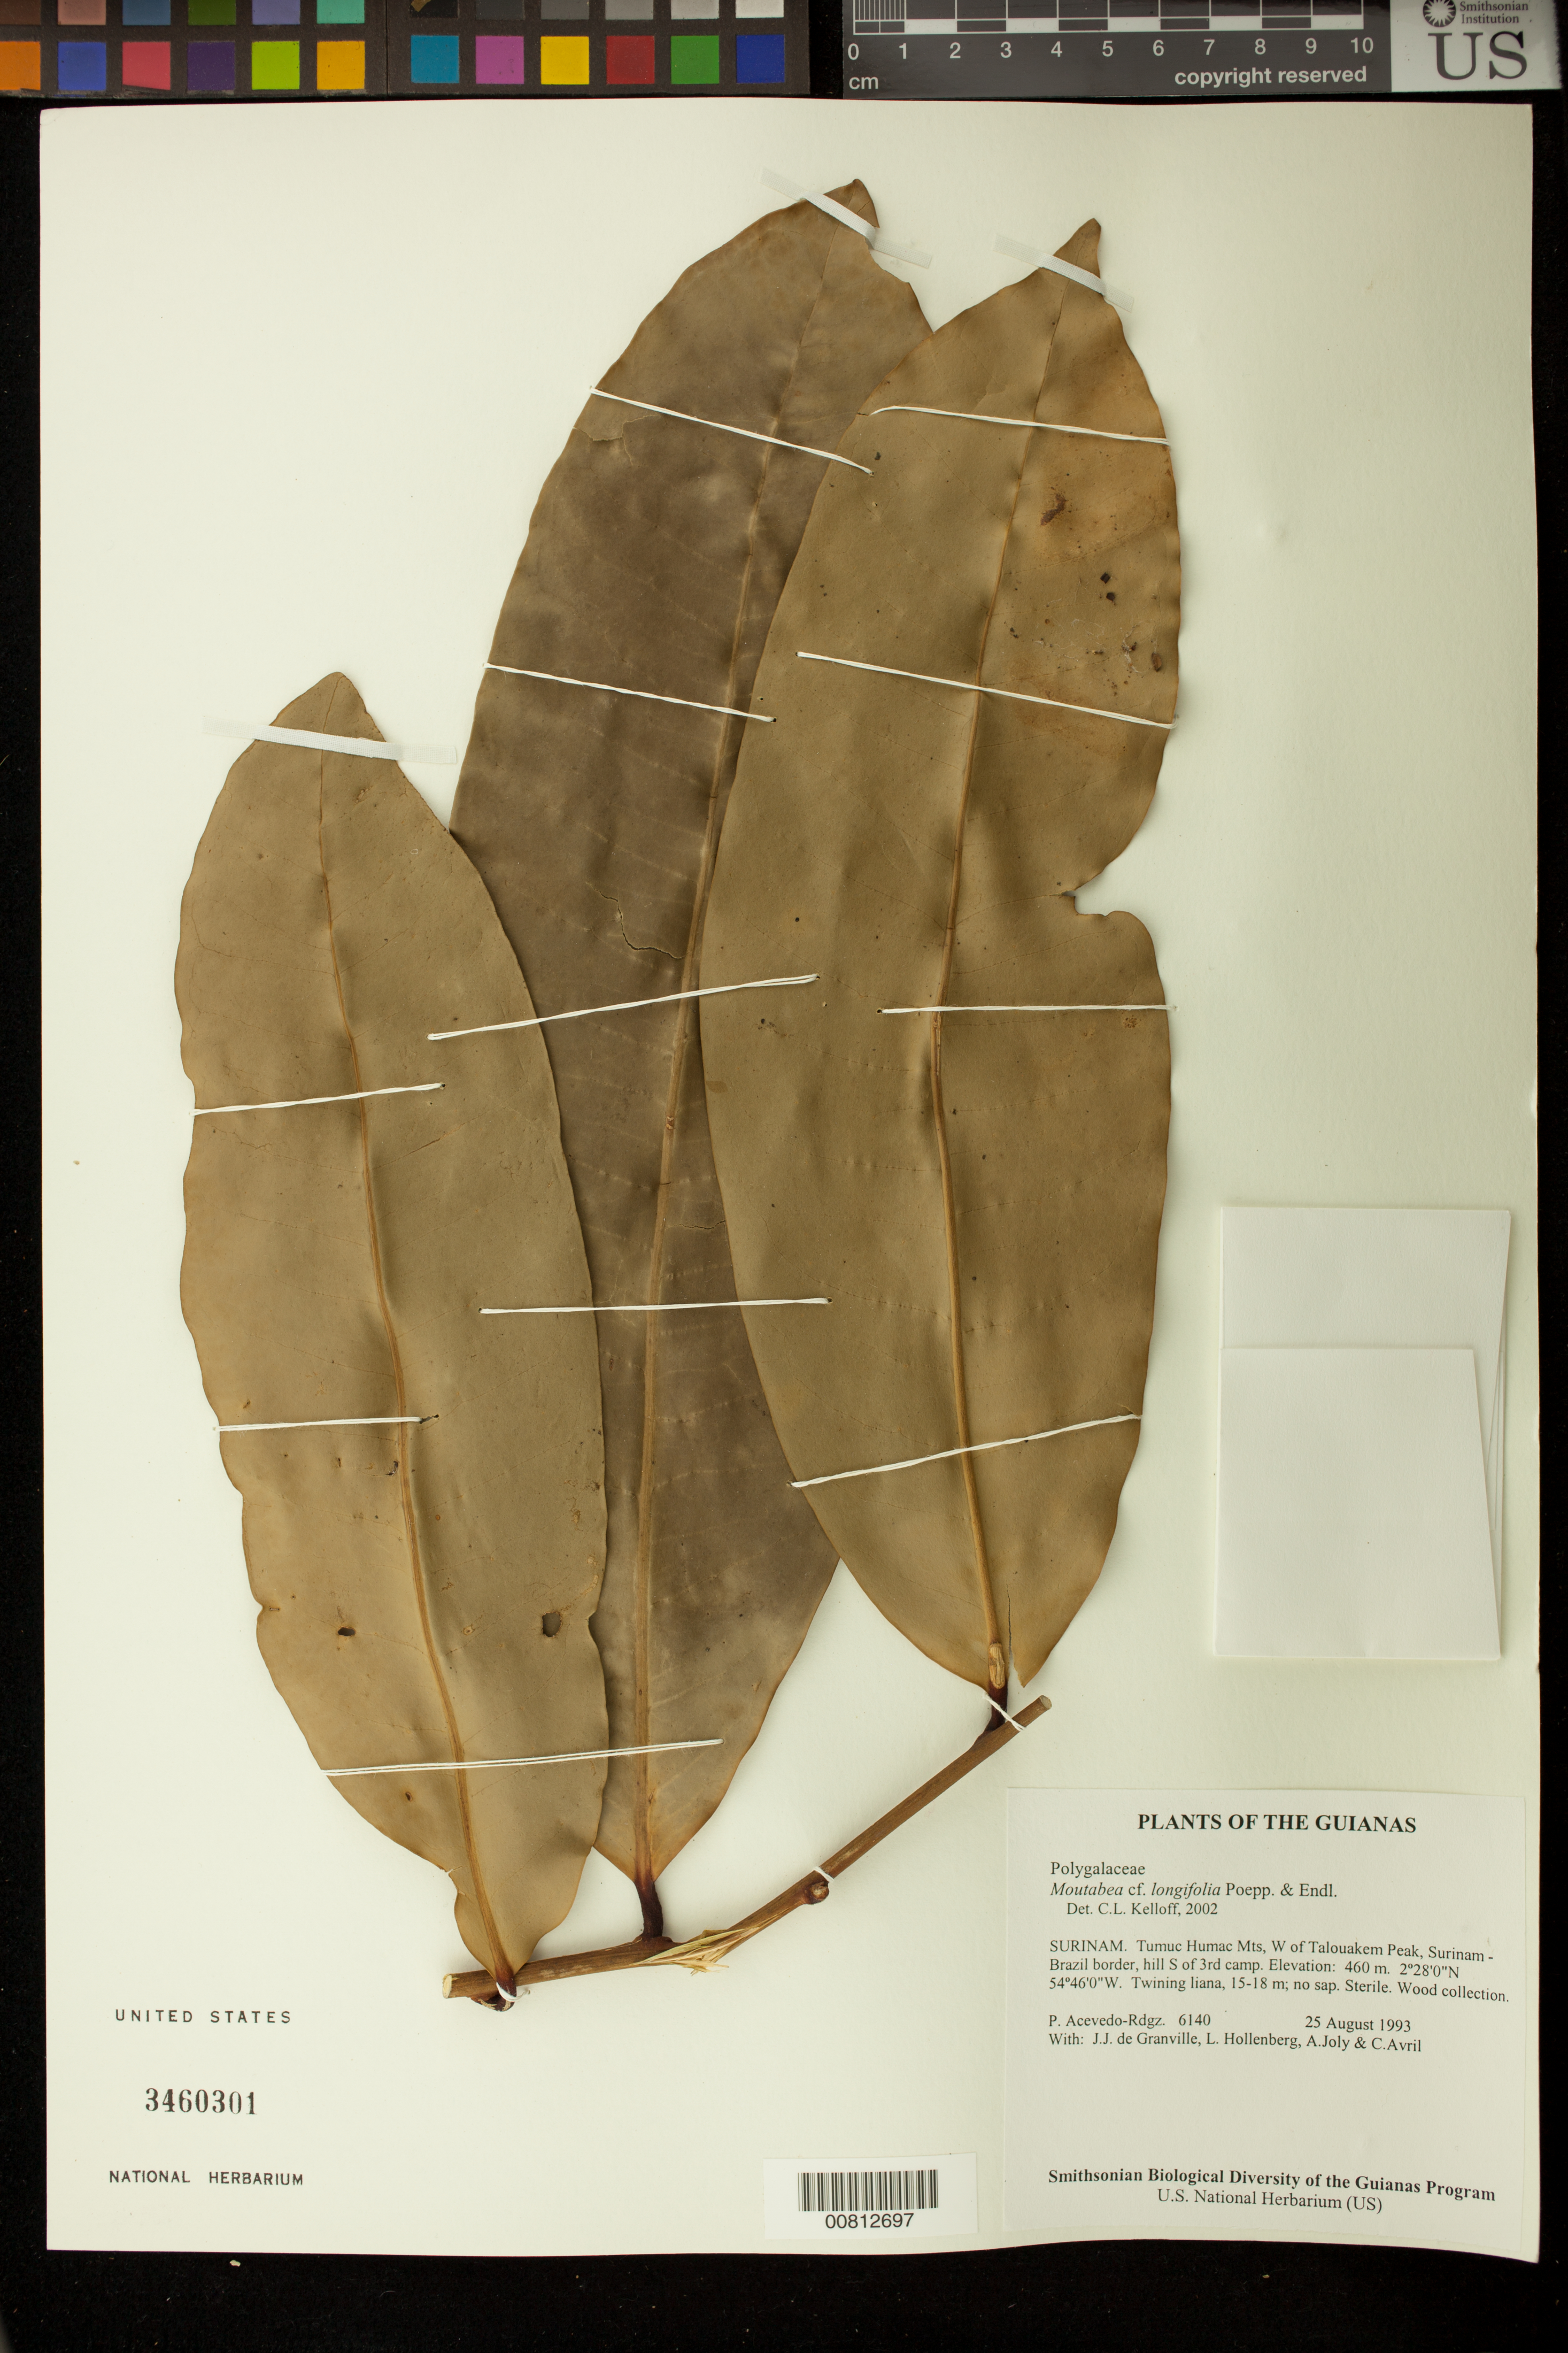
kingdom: Plantae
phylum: Tracheophyta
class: Magnoliopsida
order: Fabales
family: Polygalaceae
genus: Moutabea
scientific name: Moutabea longifolia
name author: Poepp. & Endl.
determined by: Kelloff, Carol L., (US), Smithsonian Institution - National Museum of Natural History (UNITED STATES)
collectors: P. Acevedo-Rodr.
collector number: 6140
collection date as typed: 25 Aug 1993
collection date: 1993-08-25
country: Suriname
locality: Tumuc Humac Mts, W of Talouakem Peak, Surinam - Brazil border, hill S of 3rd camp.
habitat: Hillside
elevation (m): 460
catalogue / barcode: US 3460301